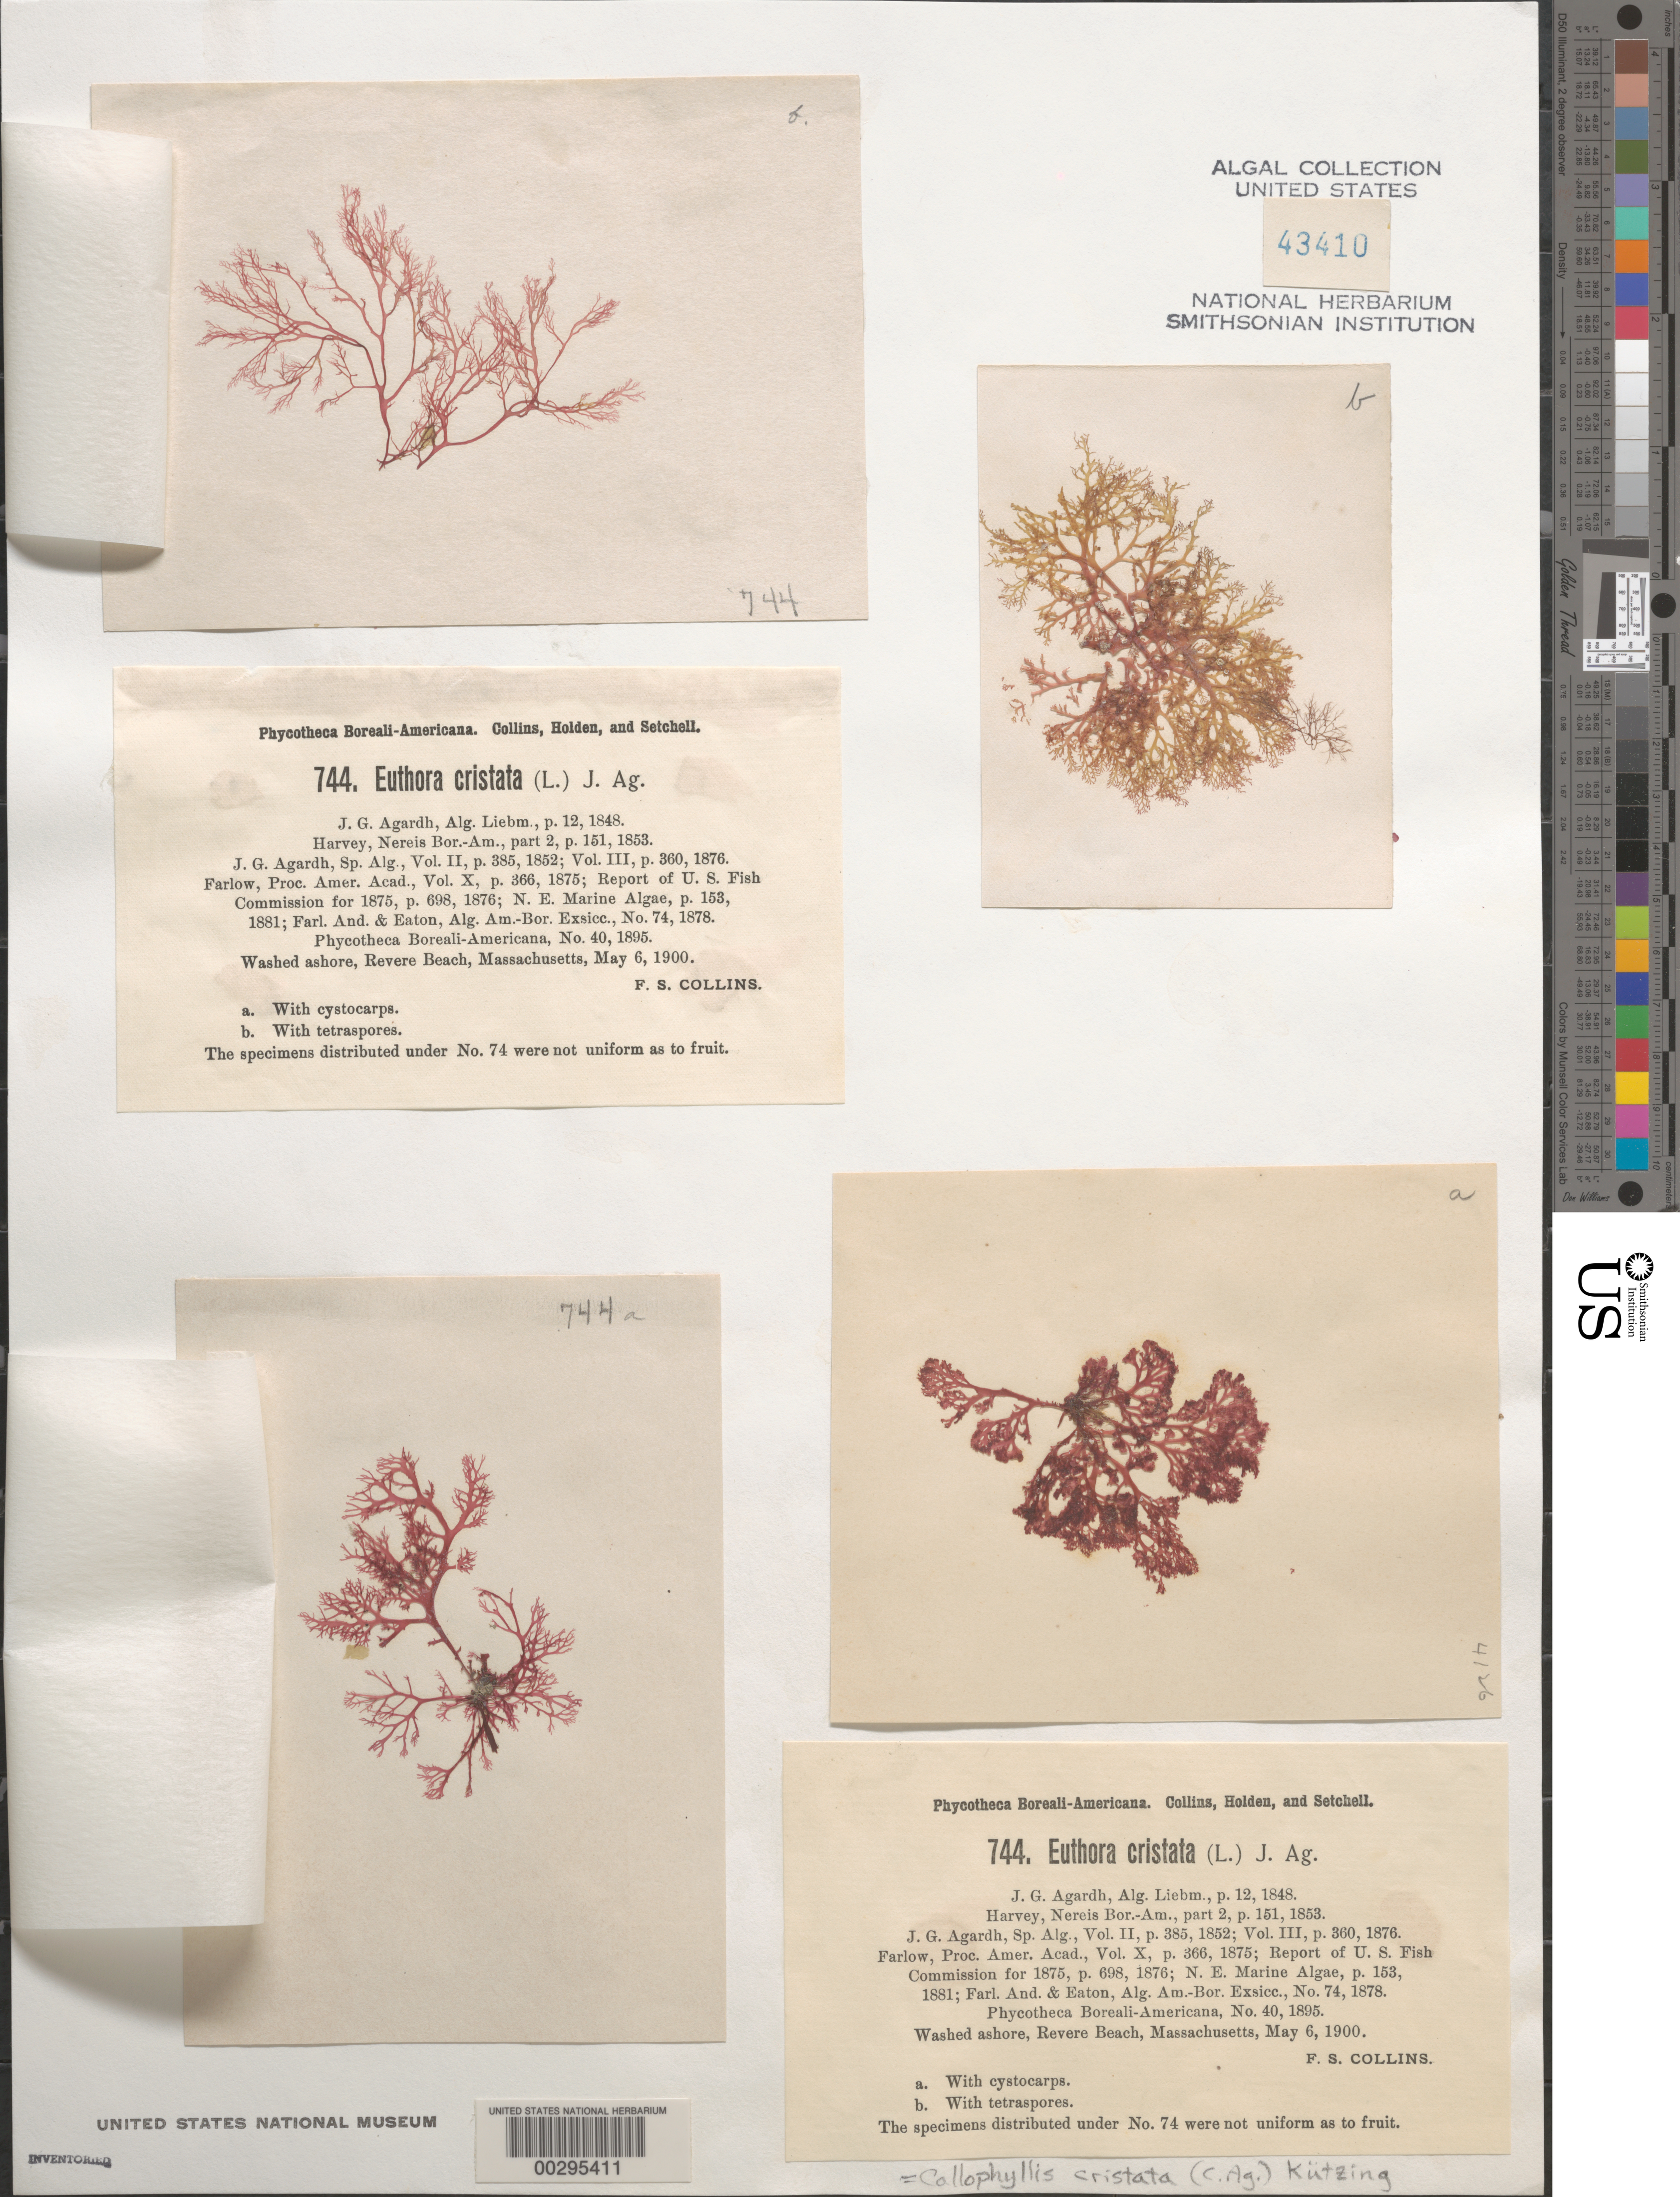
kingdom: Plantae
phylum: Rhodophyta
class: Florideophyceae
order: Gigartinales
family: Kallymeniaceae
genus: Euthora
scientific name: Euthora cristata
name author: (C. Agardh) J. Agardh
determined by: Algae name updating Project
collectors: F. Collins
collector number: PB-A 744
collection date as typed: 06 May 1900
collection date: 1900-05-06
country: United States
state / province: Massachusetts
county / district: Suffolk County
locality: Revere Beach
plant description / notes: Collins, Holden & Setchell, Phycotheca Boreali-Americana, as Euthora cristata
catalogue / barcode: US 43410